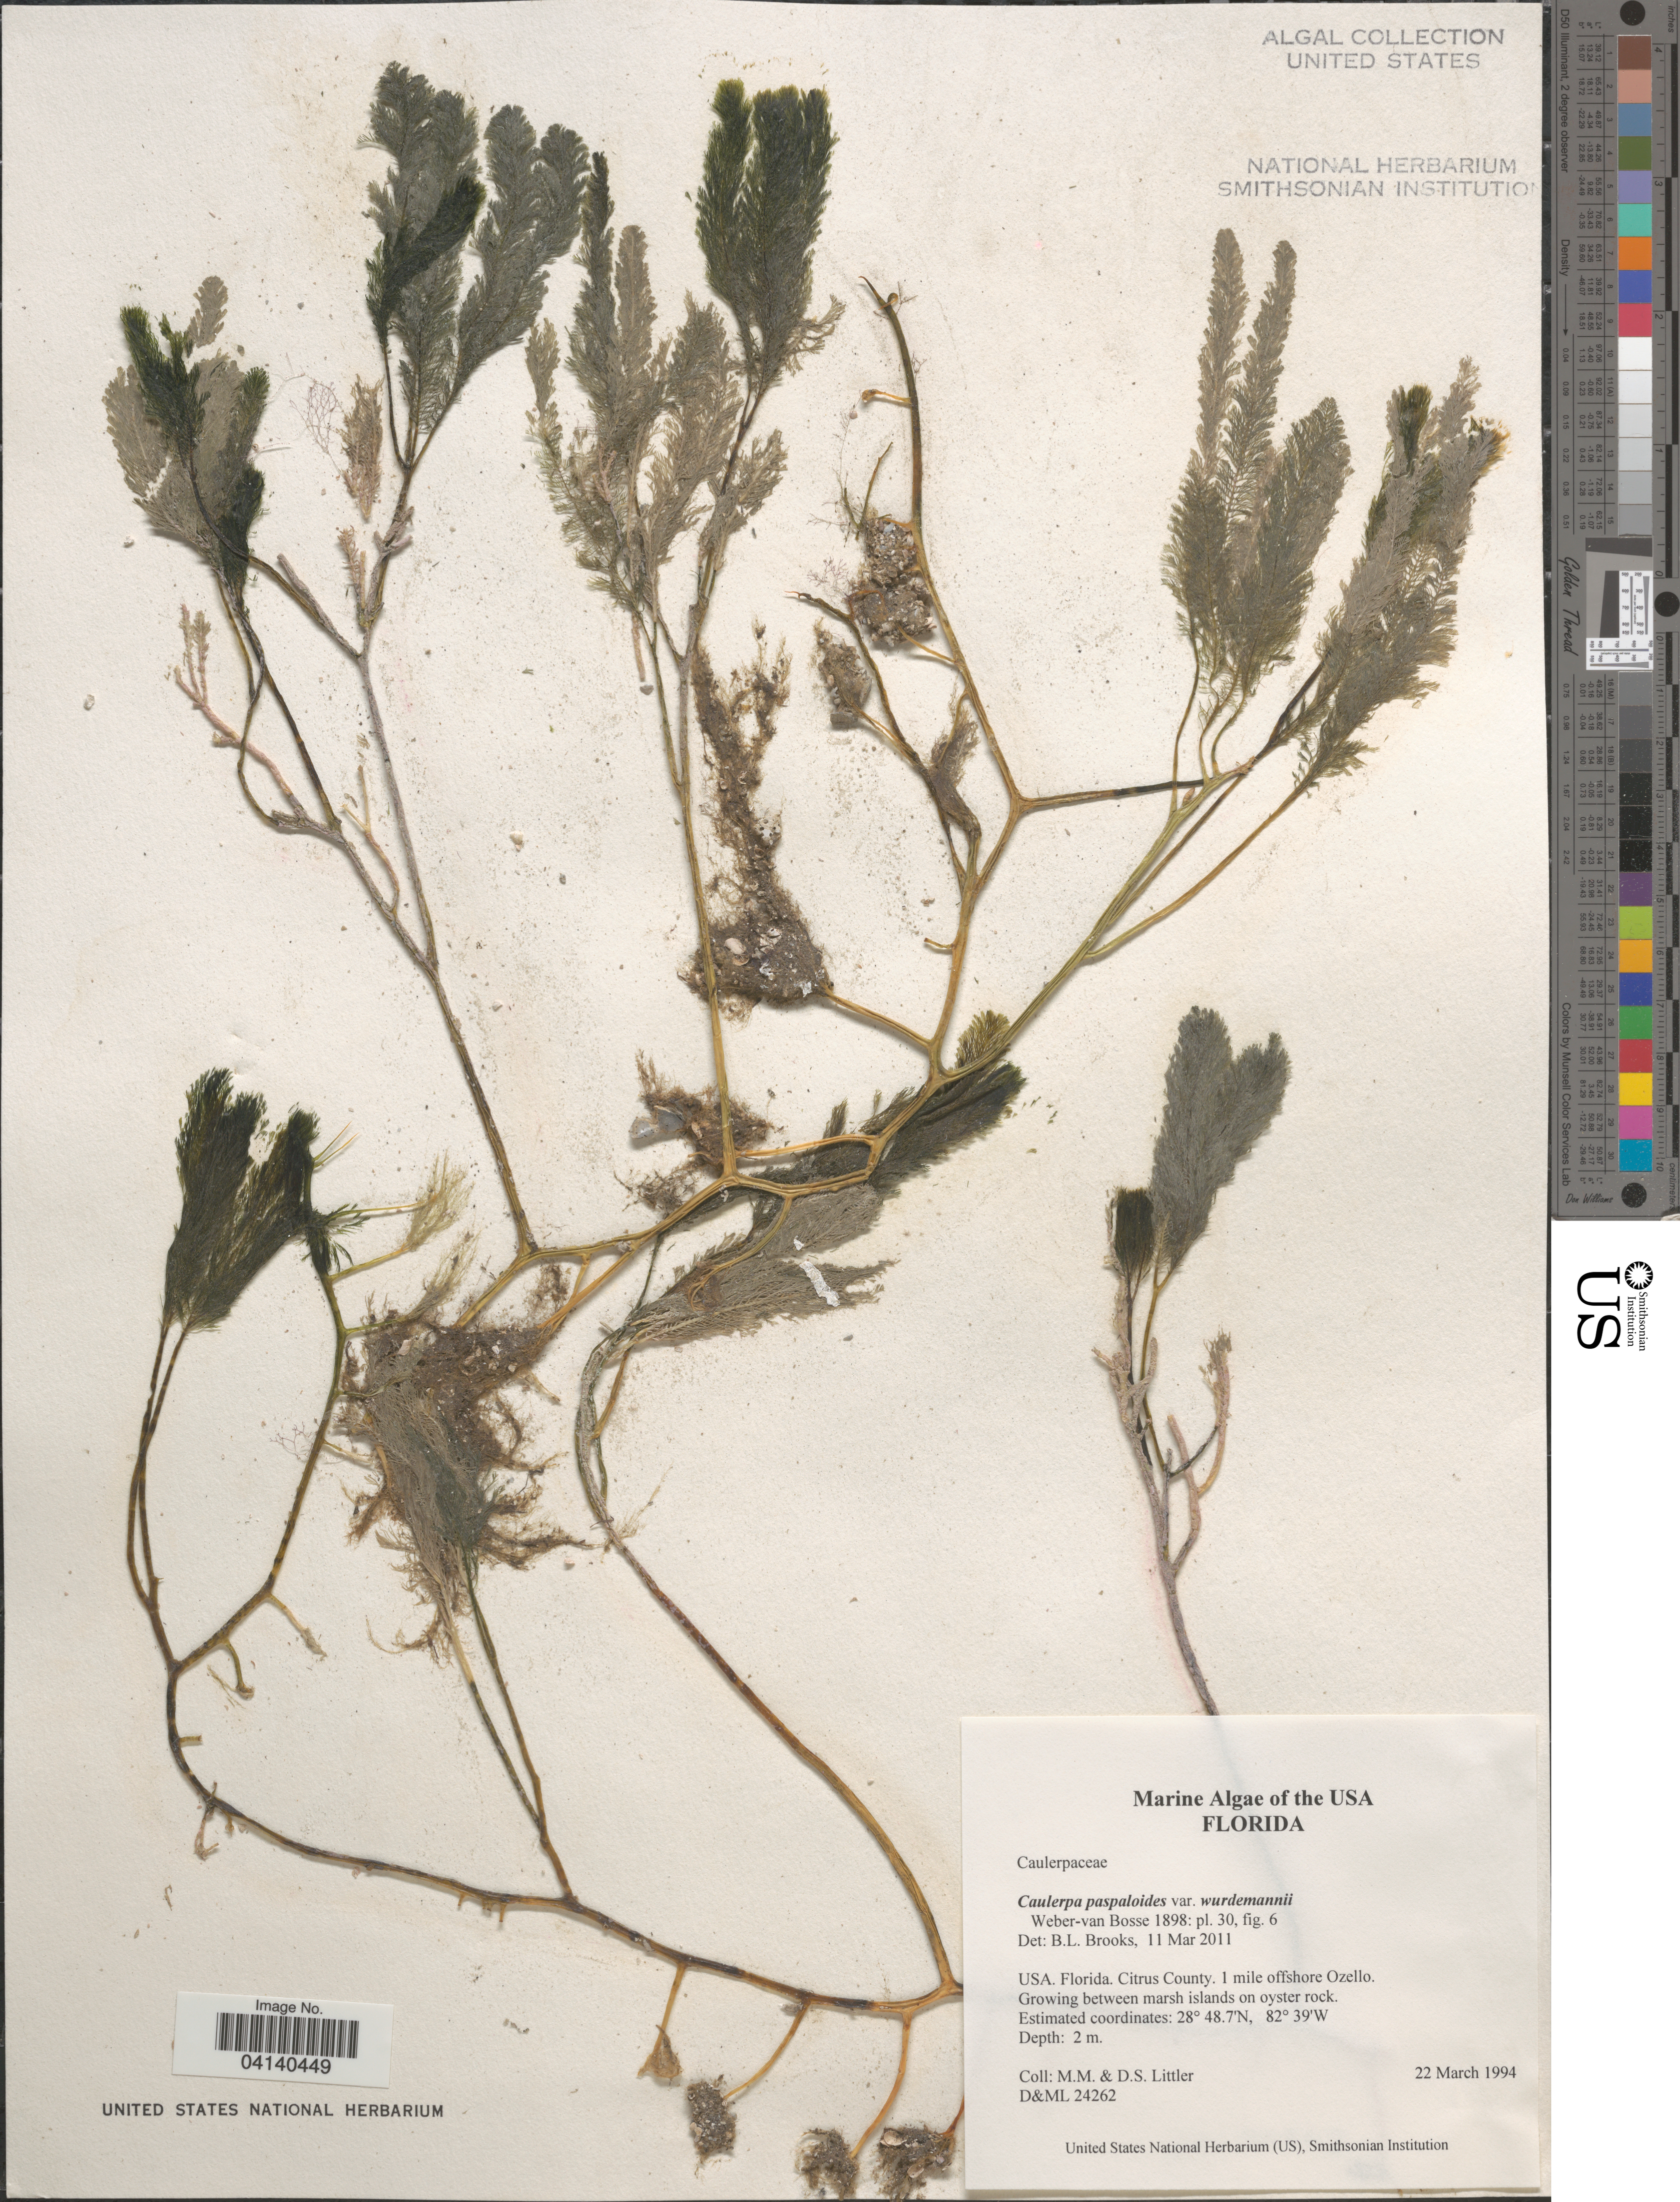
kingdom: Plantae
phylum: Chlorophyta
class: Ulvophyceae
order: Bryopsidales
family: Caulerpaceae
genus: Caulerpa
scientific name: Caulerpa paspaloides var. wurdemannii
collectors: D. S. Littler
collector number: D&ML24262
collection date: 1994-03-22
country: United States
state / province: Florida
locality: Citrus County. 1 mile offshore Ozello.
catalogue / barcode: US 240469